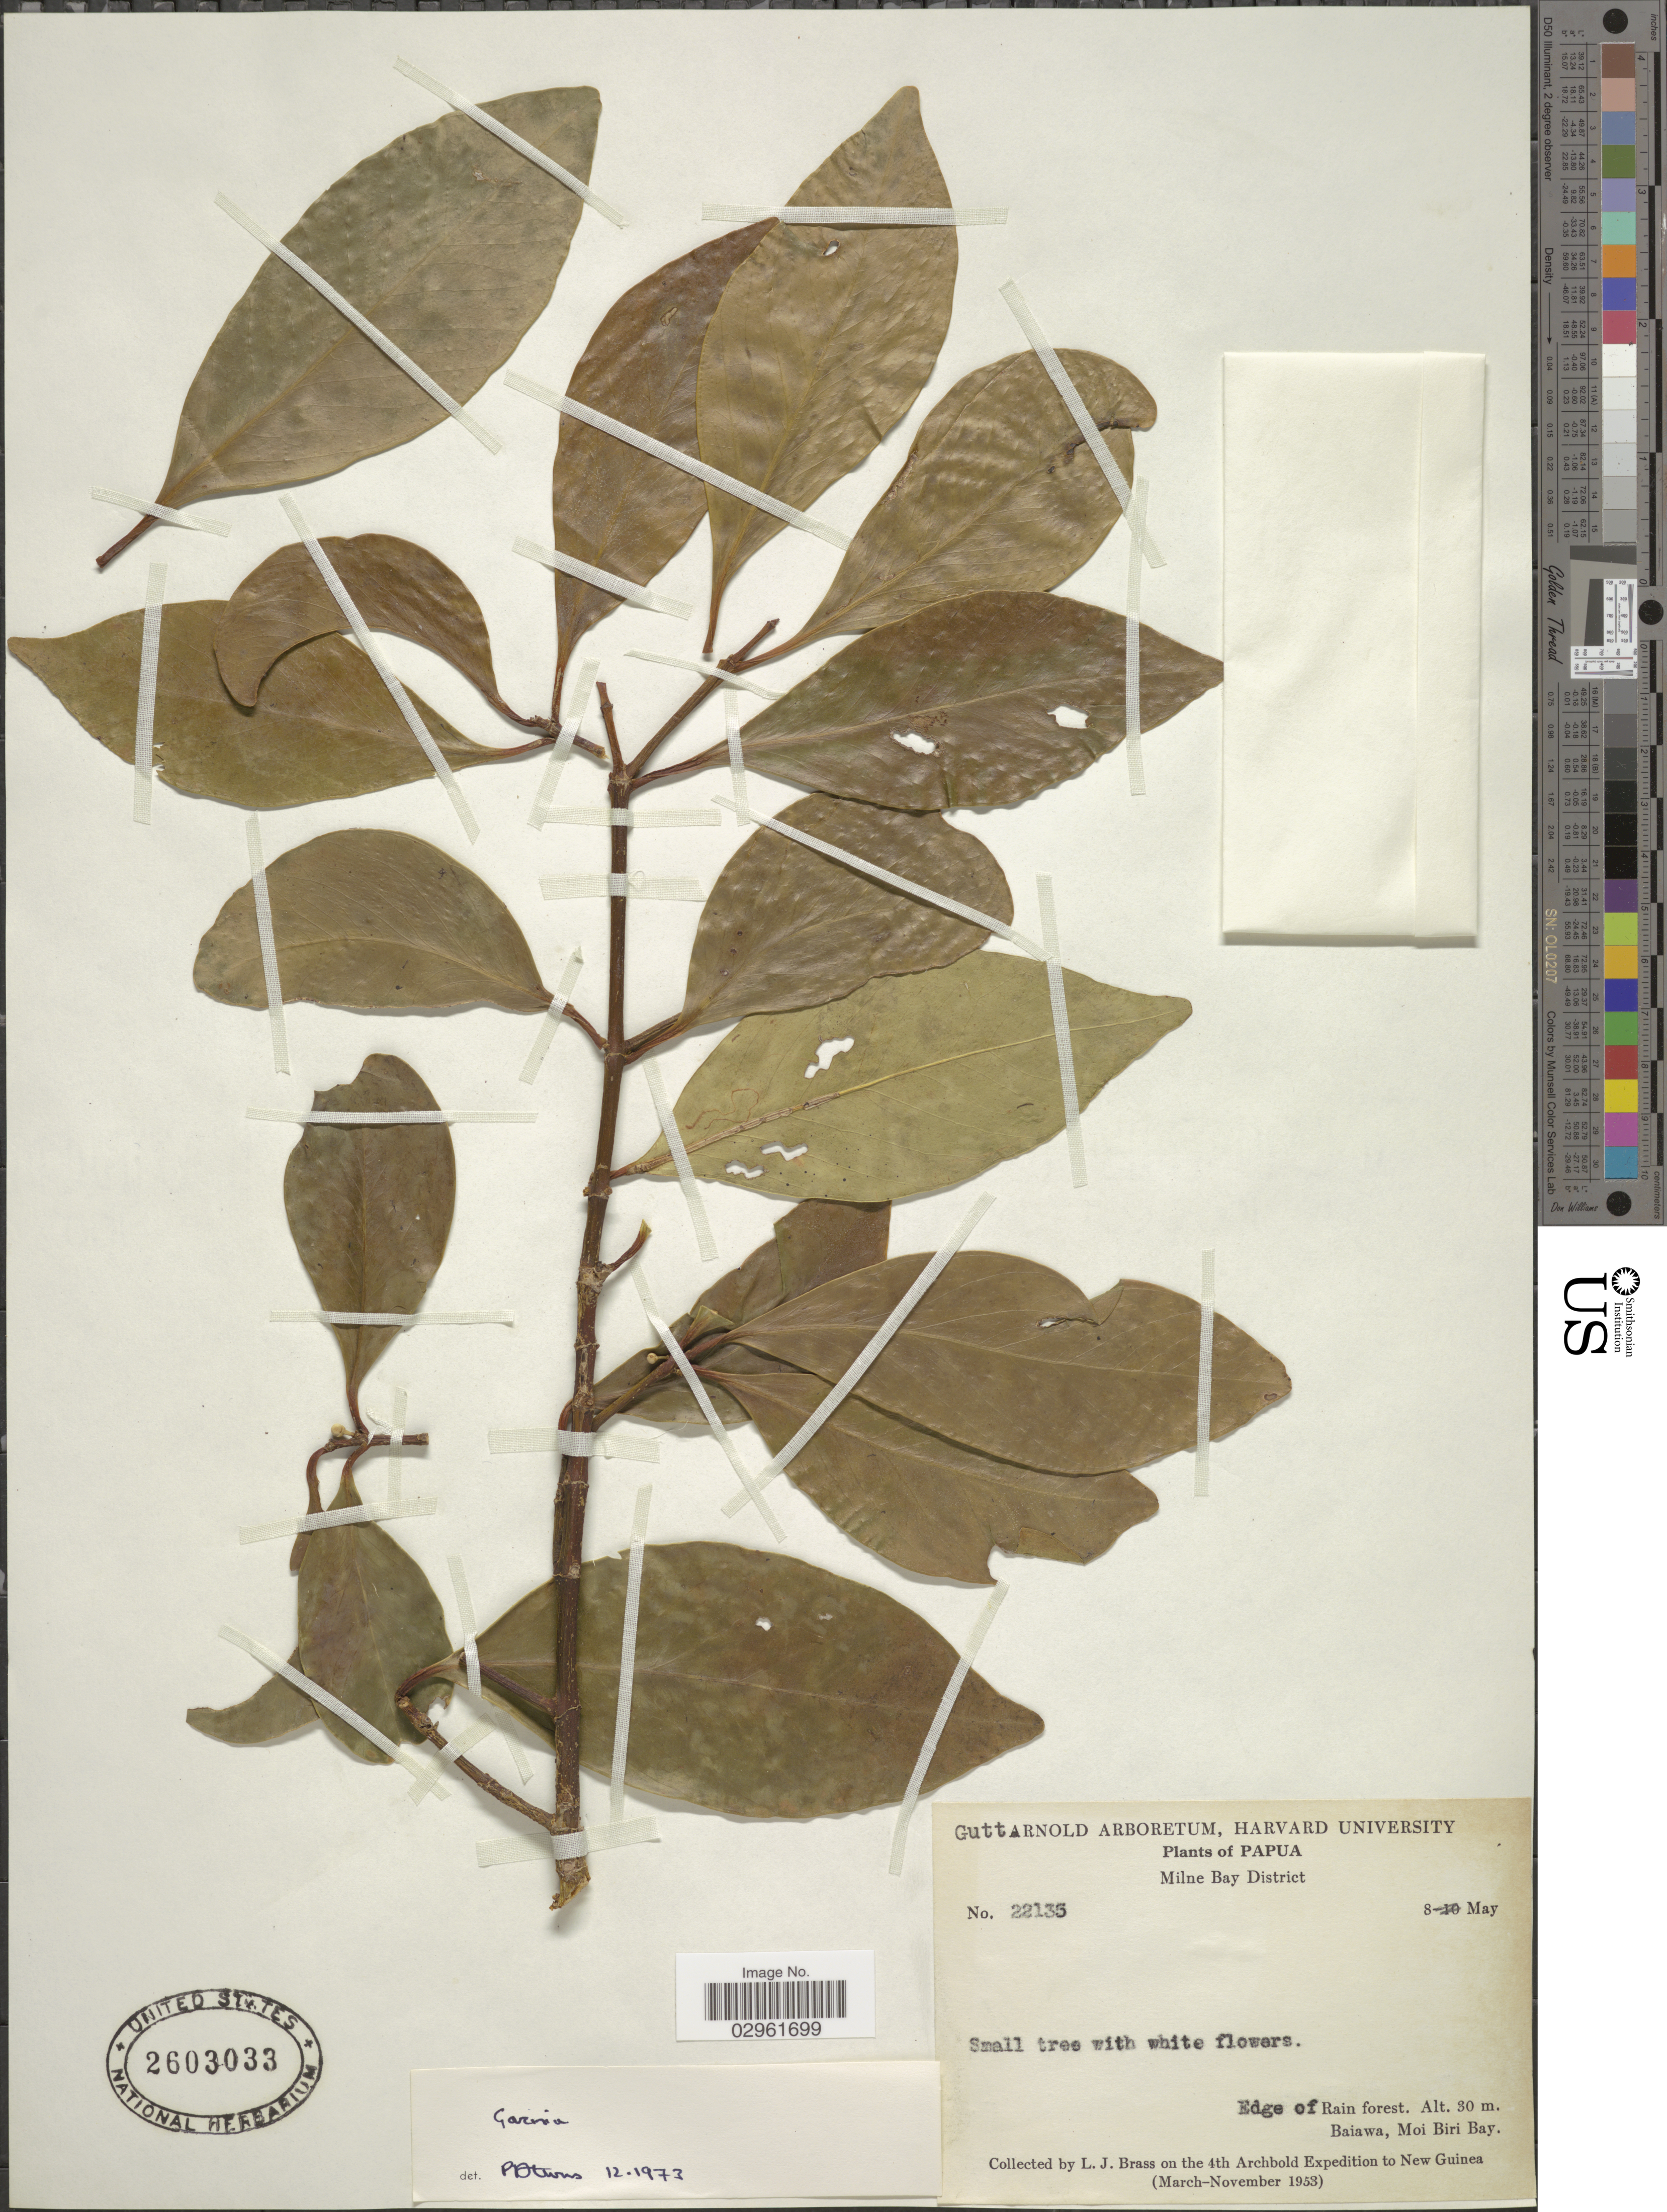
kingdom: Plantae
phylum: Tracheophyta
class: Magnoliopsida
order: Malpighiales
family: Clusiaceae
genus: Garcinia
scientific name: Garcinia sp.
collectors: L. J. Brass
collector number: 22133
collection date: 1953-05-08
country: Papua New Guinea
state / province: Milne Bay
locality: New Guinea. Milne Bay District. Baiawa, Moi Biri Bay.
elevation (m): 30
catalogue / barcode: US 2603033